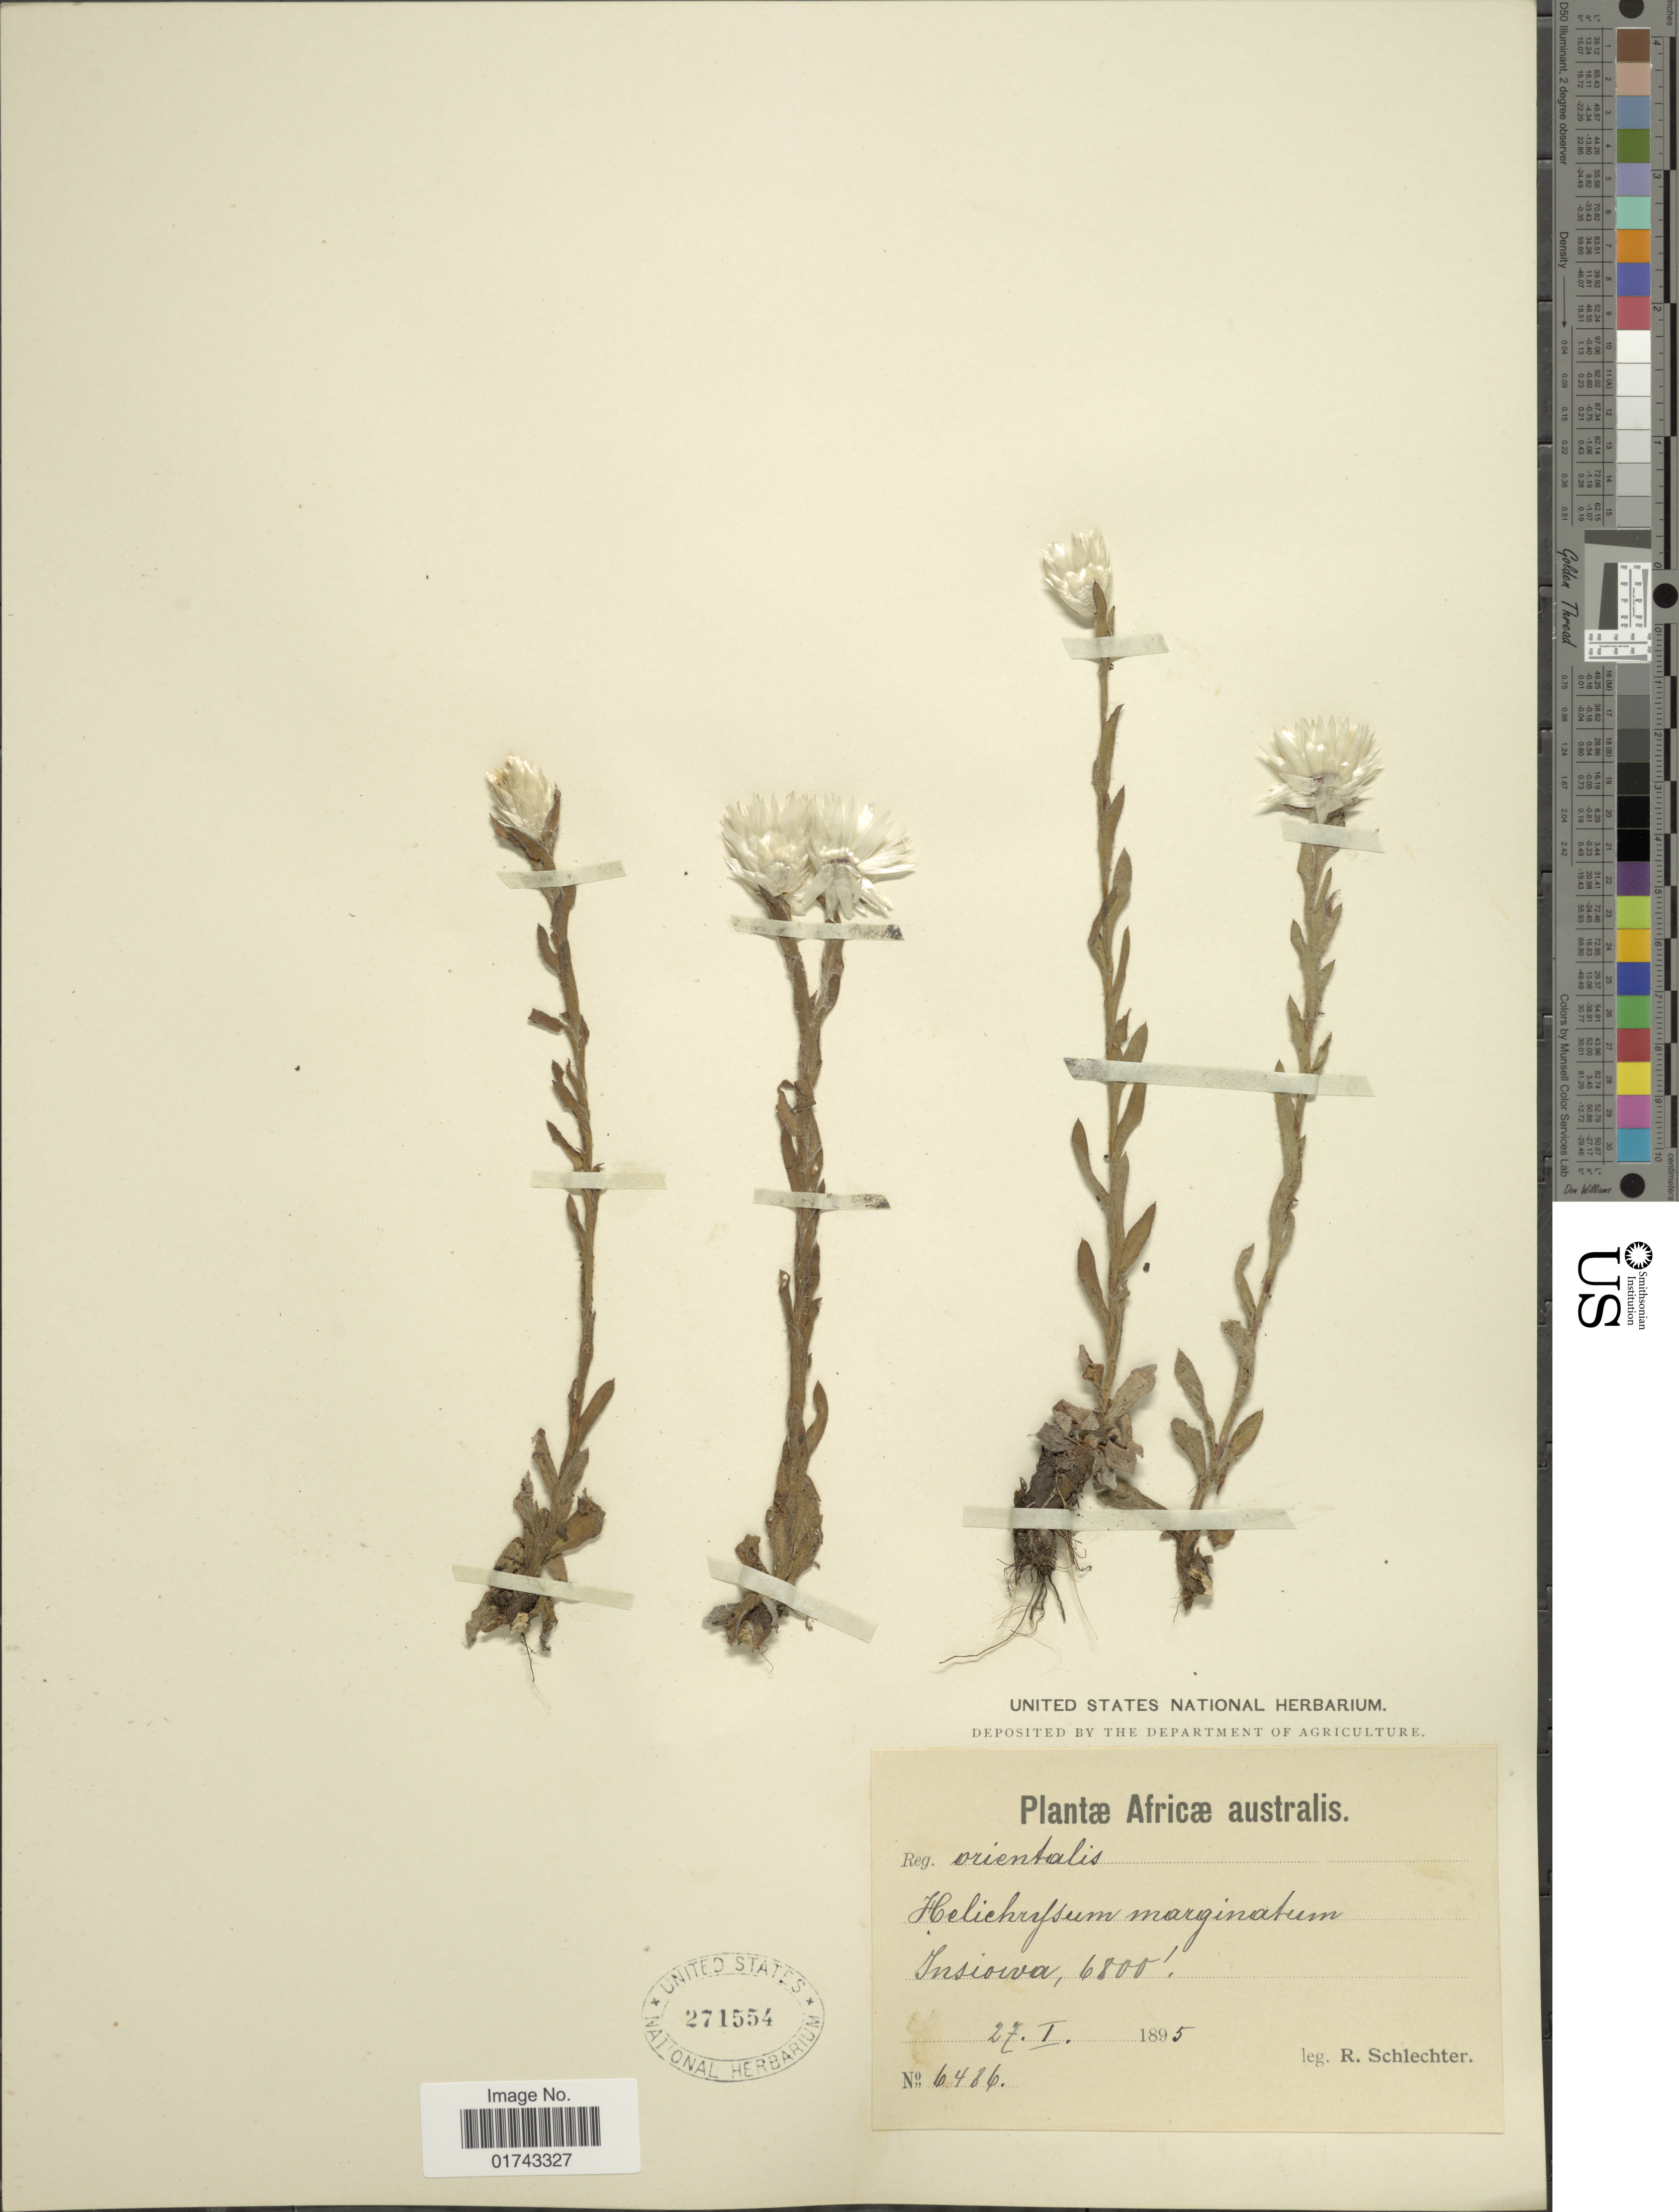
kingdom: Plantae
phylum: Tracheophyta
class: Magnoliopsida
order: Asterales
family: Asteraceae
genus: Helichrysum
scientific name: Helichrysum marginatum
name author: DC.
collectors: F. R. R. Schlechter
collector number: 6486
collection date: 1895-01-27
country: South Africa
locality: Africae australis, Insiowa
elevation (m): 2073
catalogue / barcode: US 271554